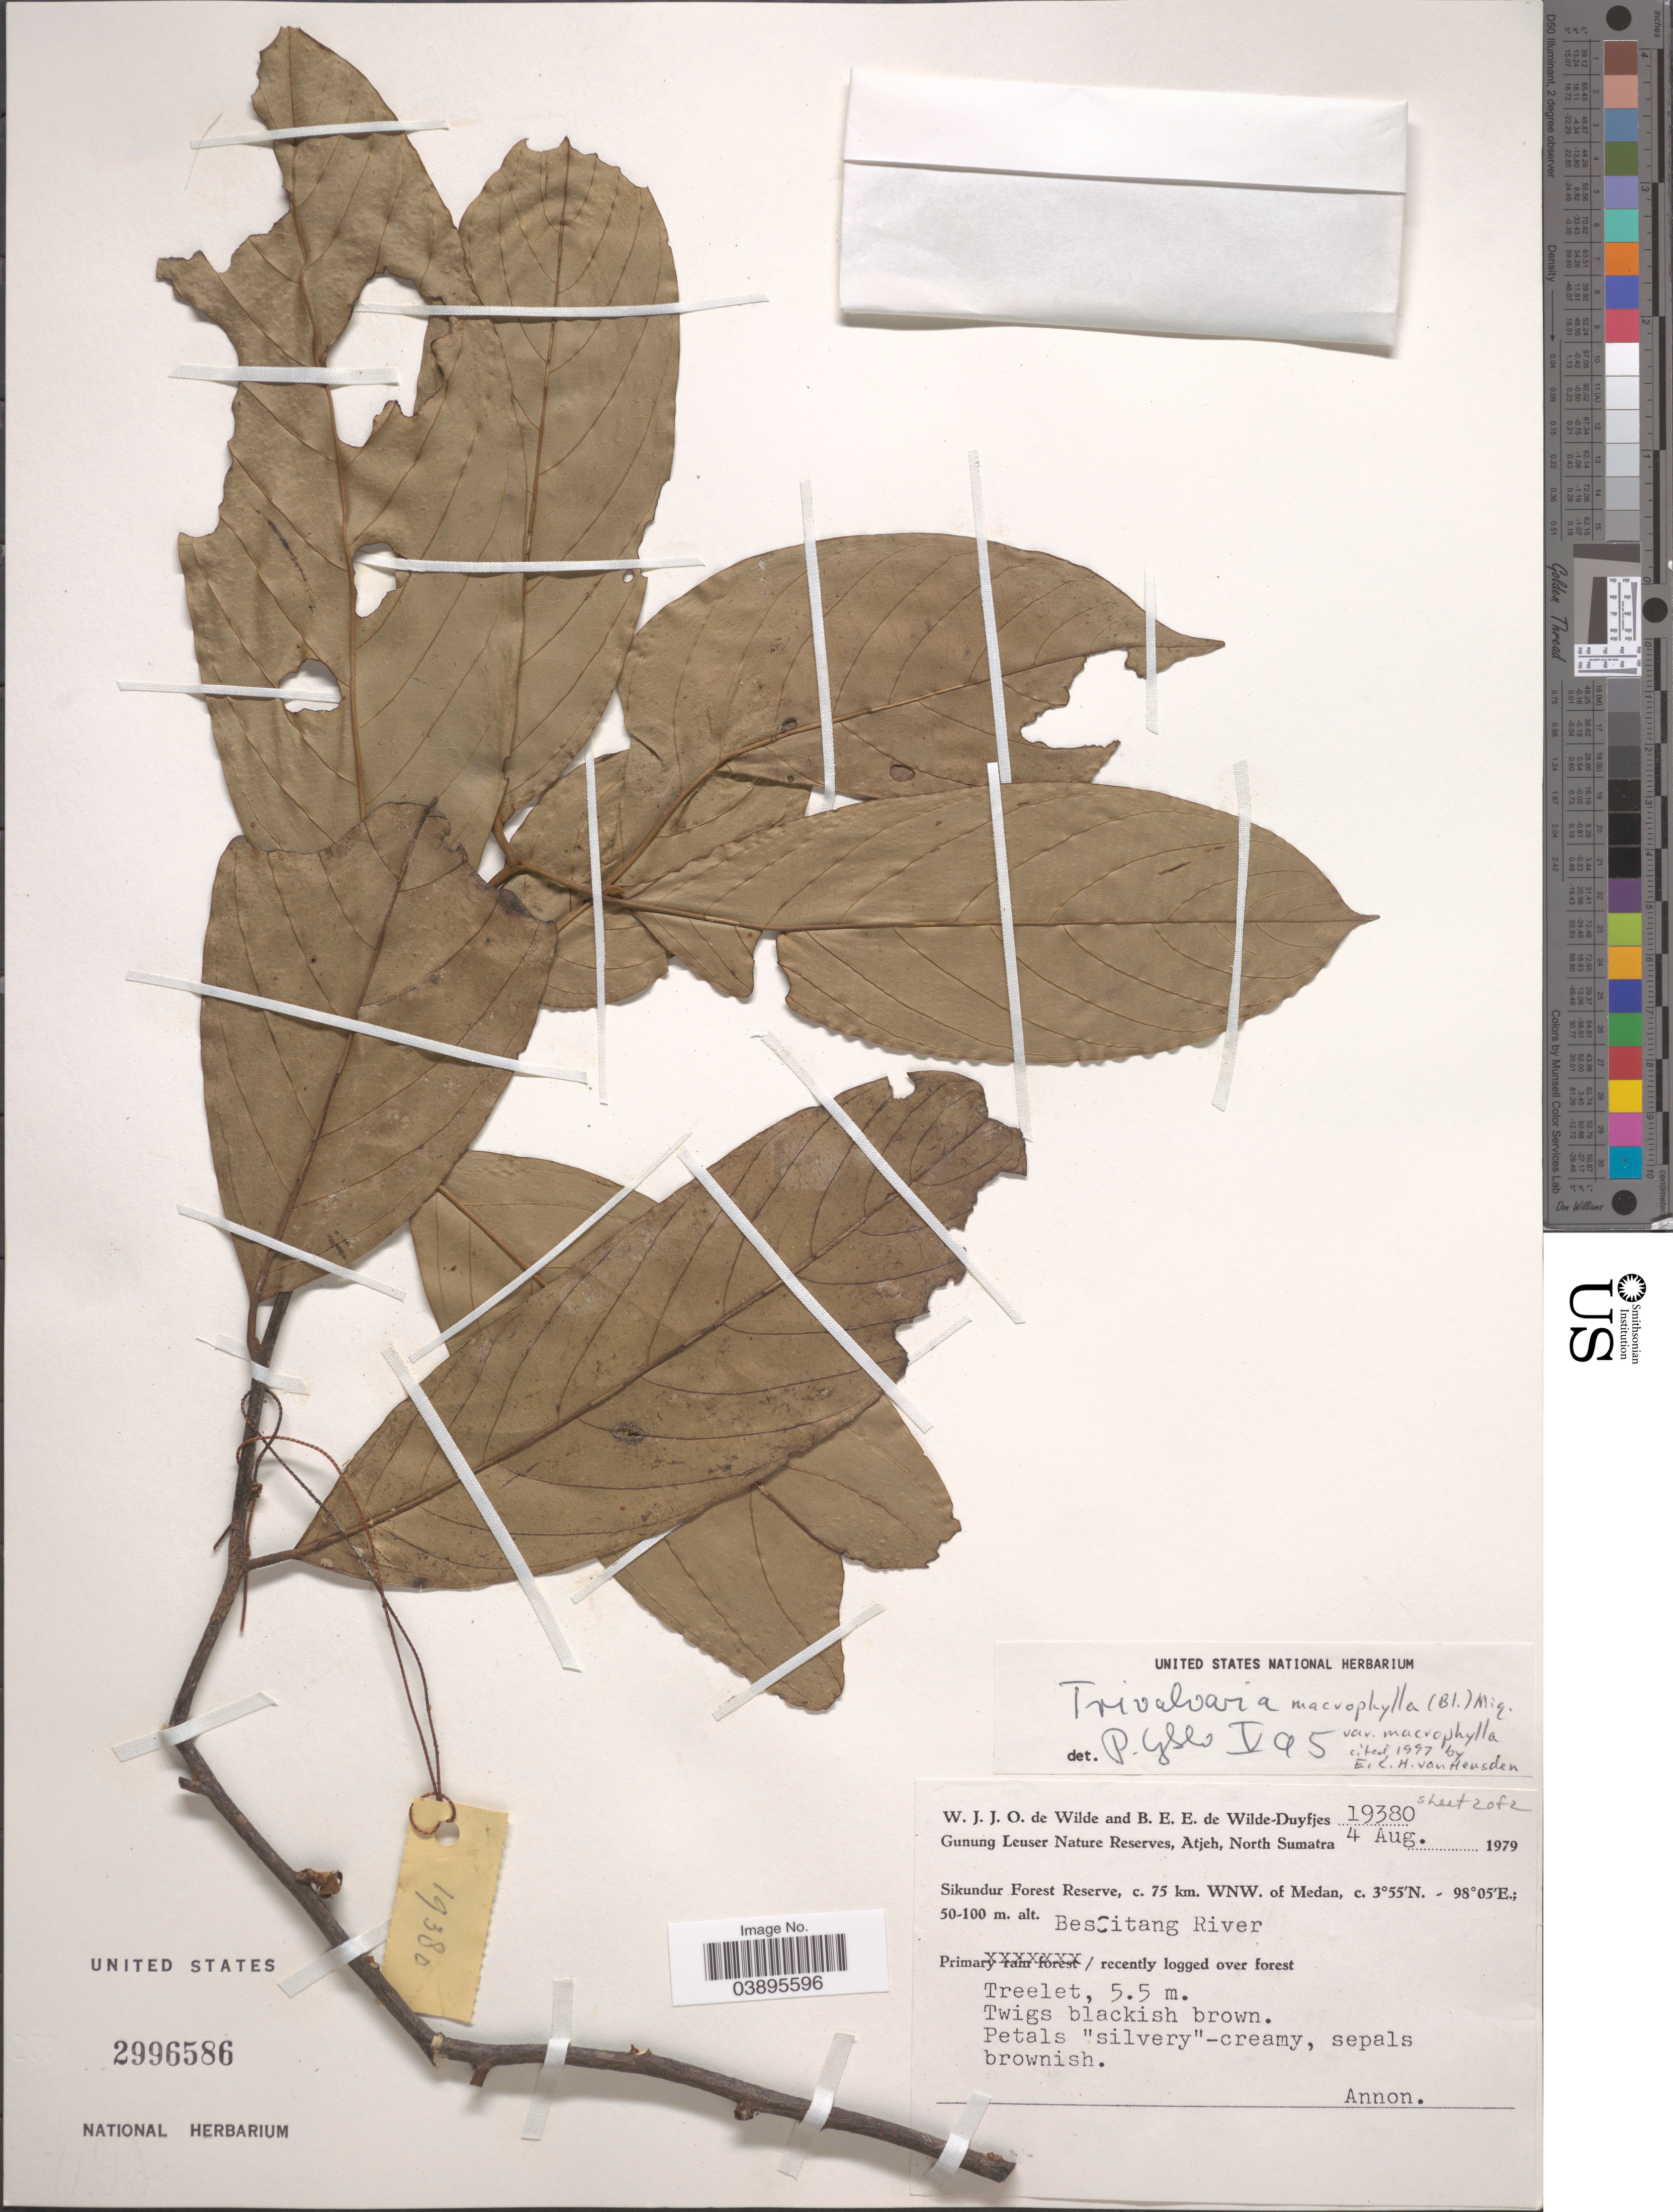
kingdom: Plantae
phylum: Tracheophyta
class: Magnoliopsida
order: Magnoliales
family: Annonaceae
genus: Trivalvaria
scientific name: Trivalvaria macrophylla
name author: (Blume) Miq.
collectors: W. J. de Wilde & B. E. de Wilde-Duyfjes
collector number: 19380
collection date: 1979-08-04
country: Indonesia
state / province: Sumatra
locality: Gunung Leuser Nature Reserve, Atjeh, North Sumatra. Sikundur Forest Reserve, c. 75 km. WNW. of Medan. Bessitang [interpreted] River.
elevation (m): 50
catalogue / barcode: US 2996586